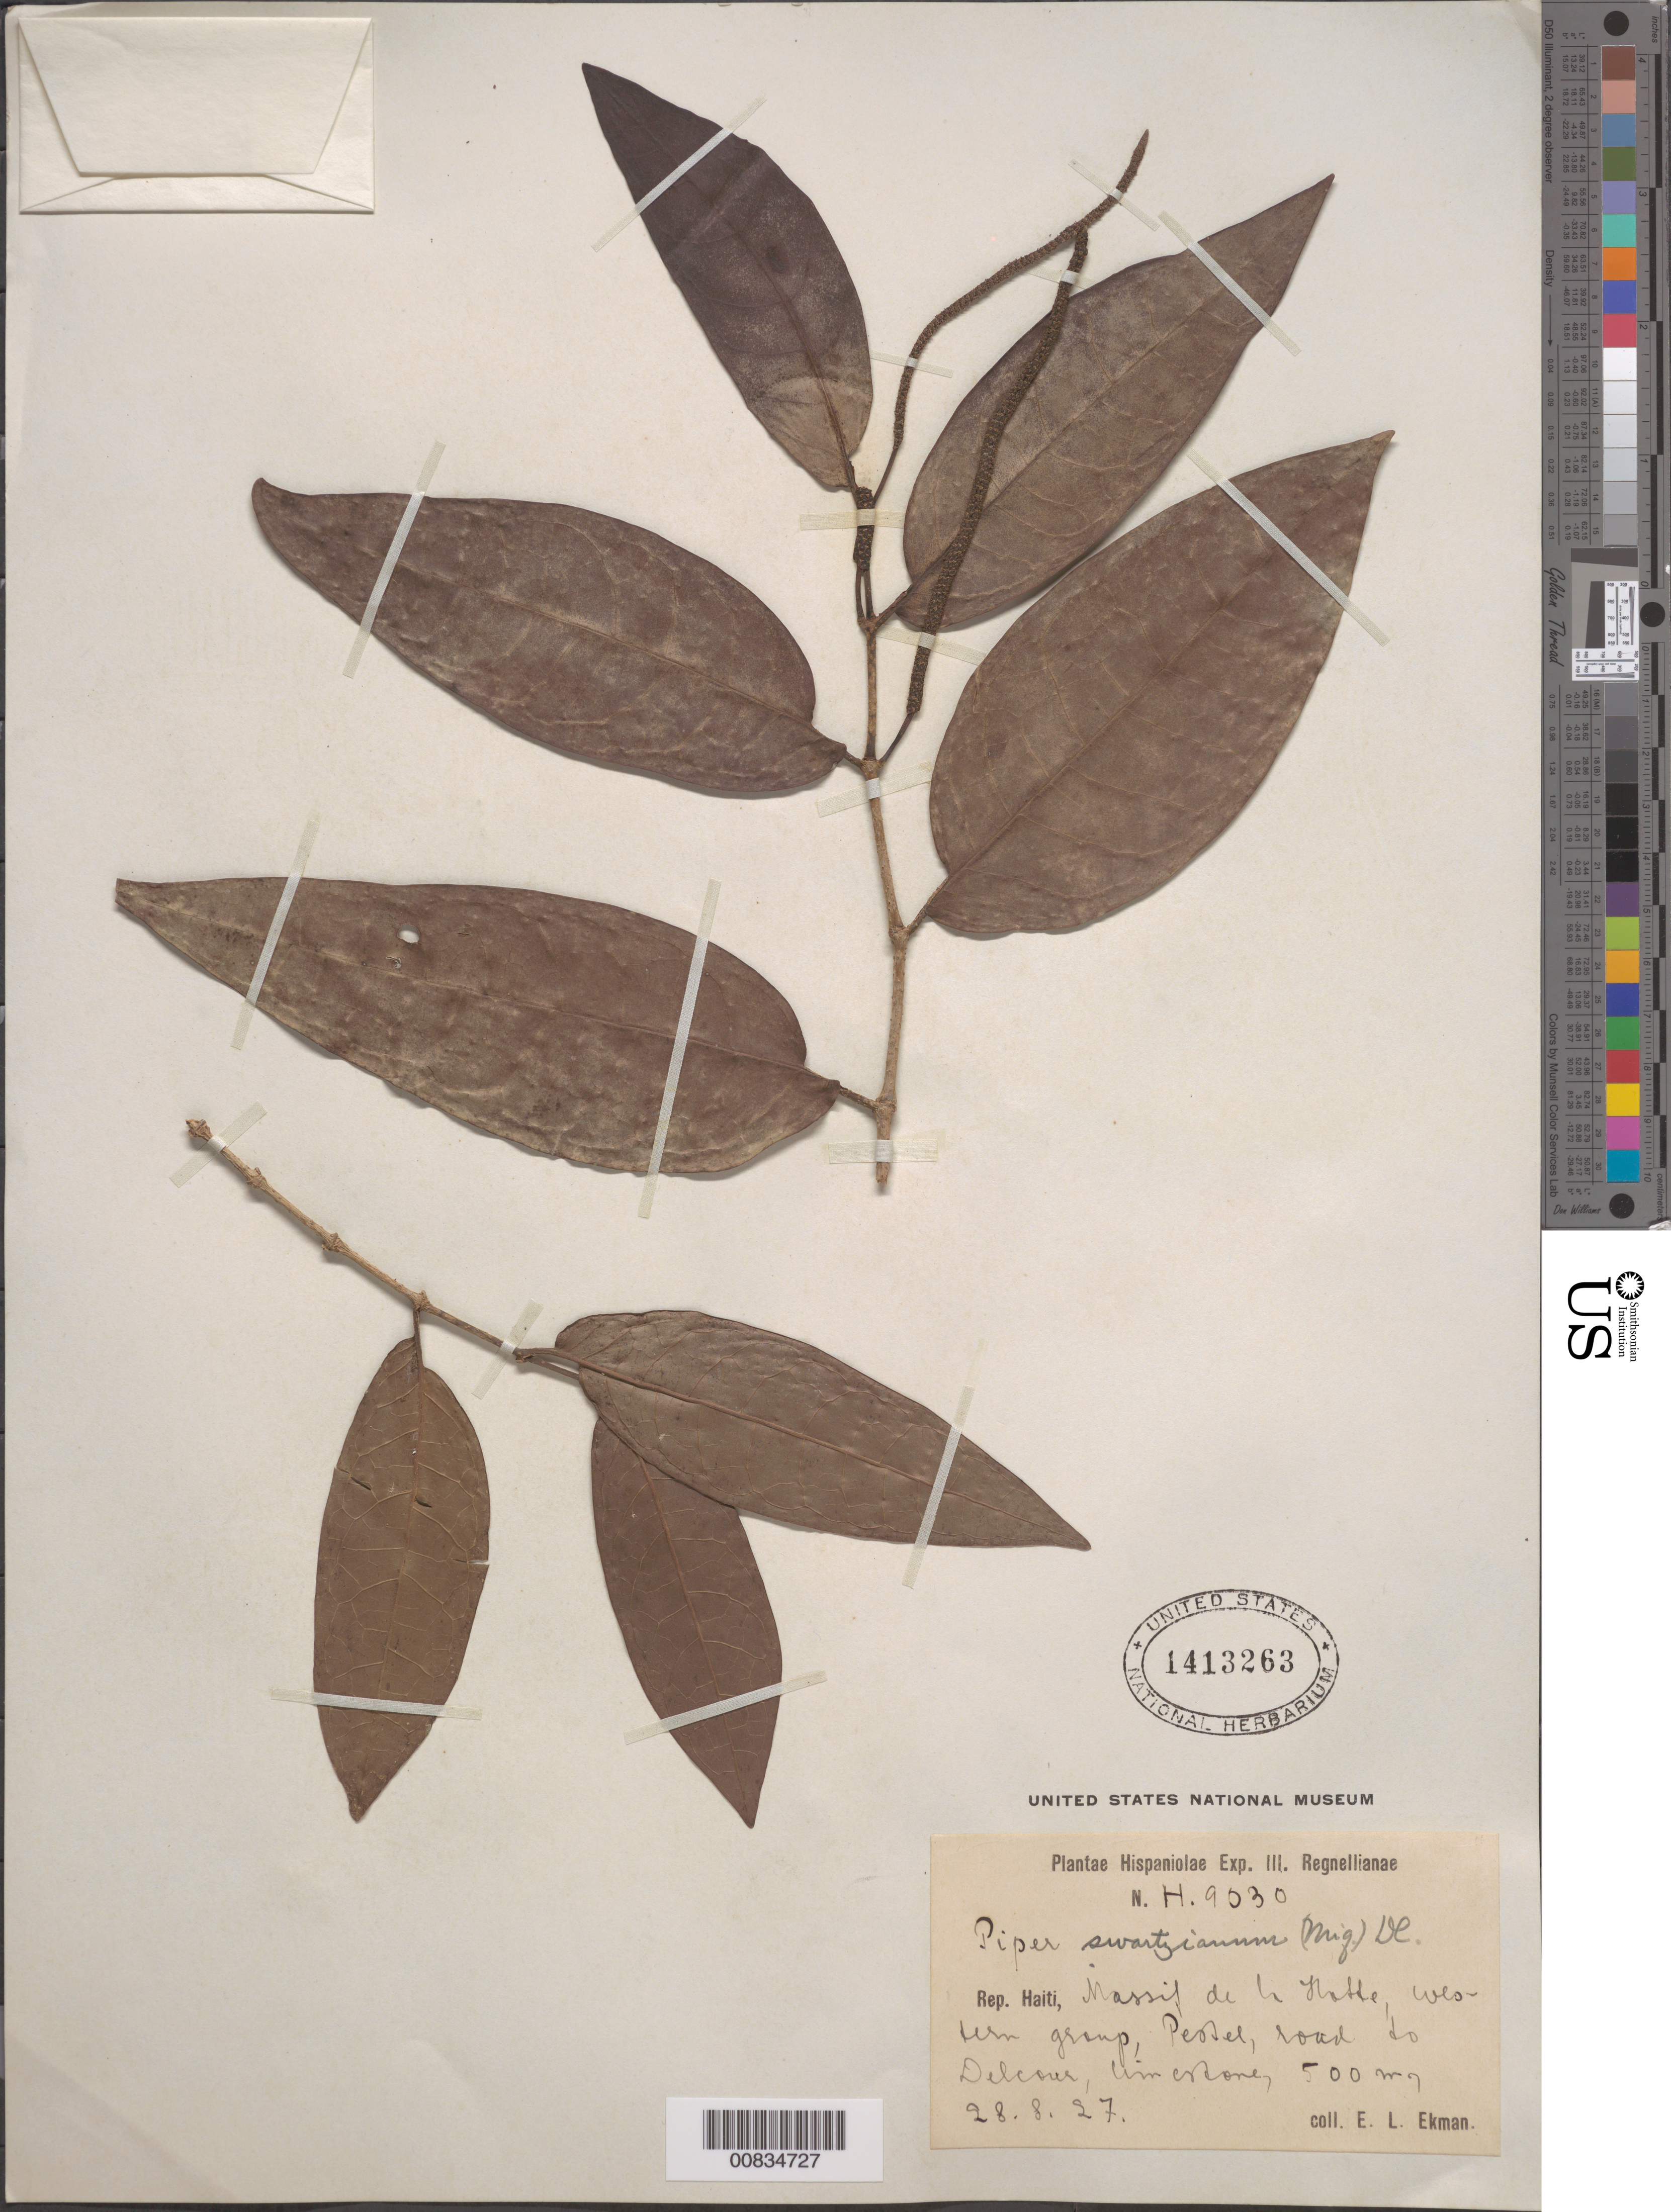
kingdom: Plantae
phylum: Tracheophyta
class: Magnoliopsida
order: Piperales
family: Piperaceae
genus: Piper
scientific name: Piper swartzianum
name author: (Miq.) C. DC.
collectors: E. L. Ekman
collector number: H 9030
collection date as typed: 28 Aug 1927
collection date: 1927-08-28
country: Haiti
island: Hispaniola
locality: Massif de la Hotte, western group, Pestel, road to Delcour.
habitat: Limestone.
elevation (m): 500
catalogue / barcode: US 1413263